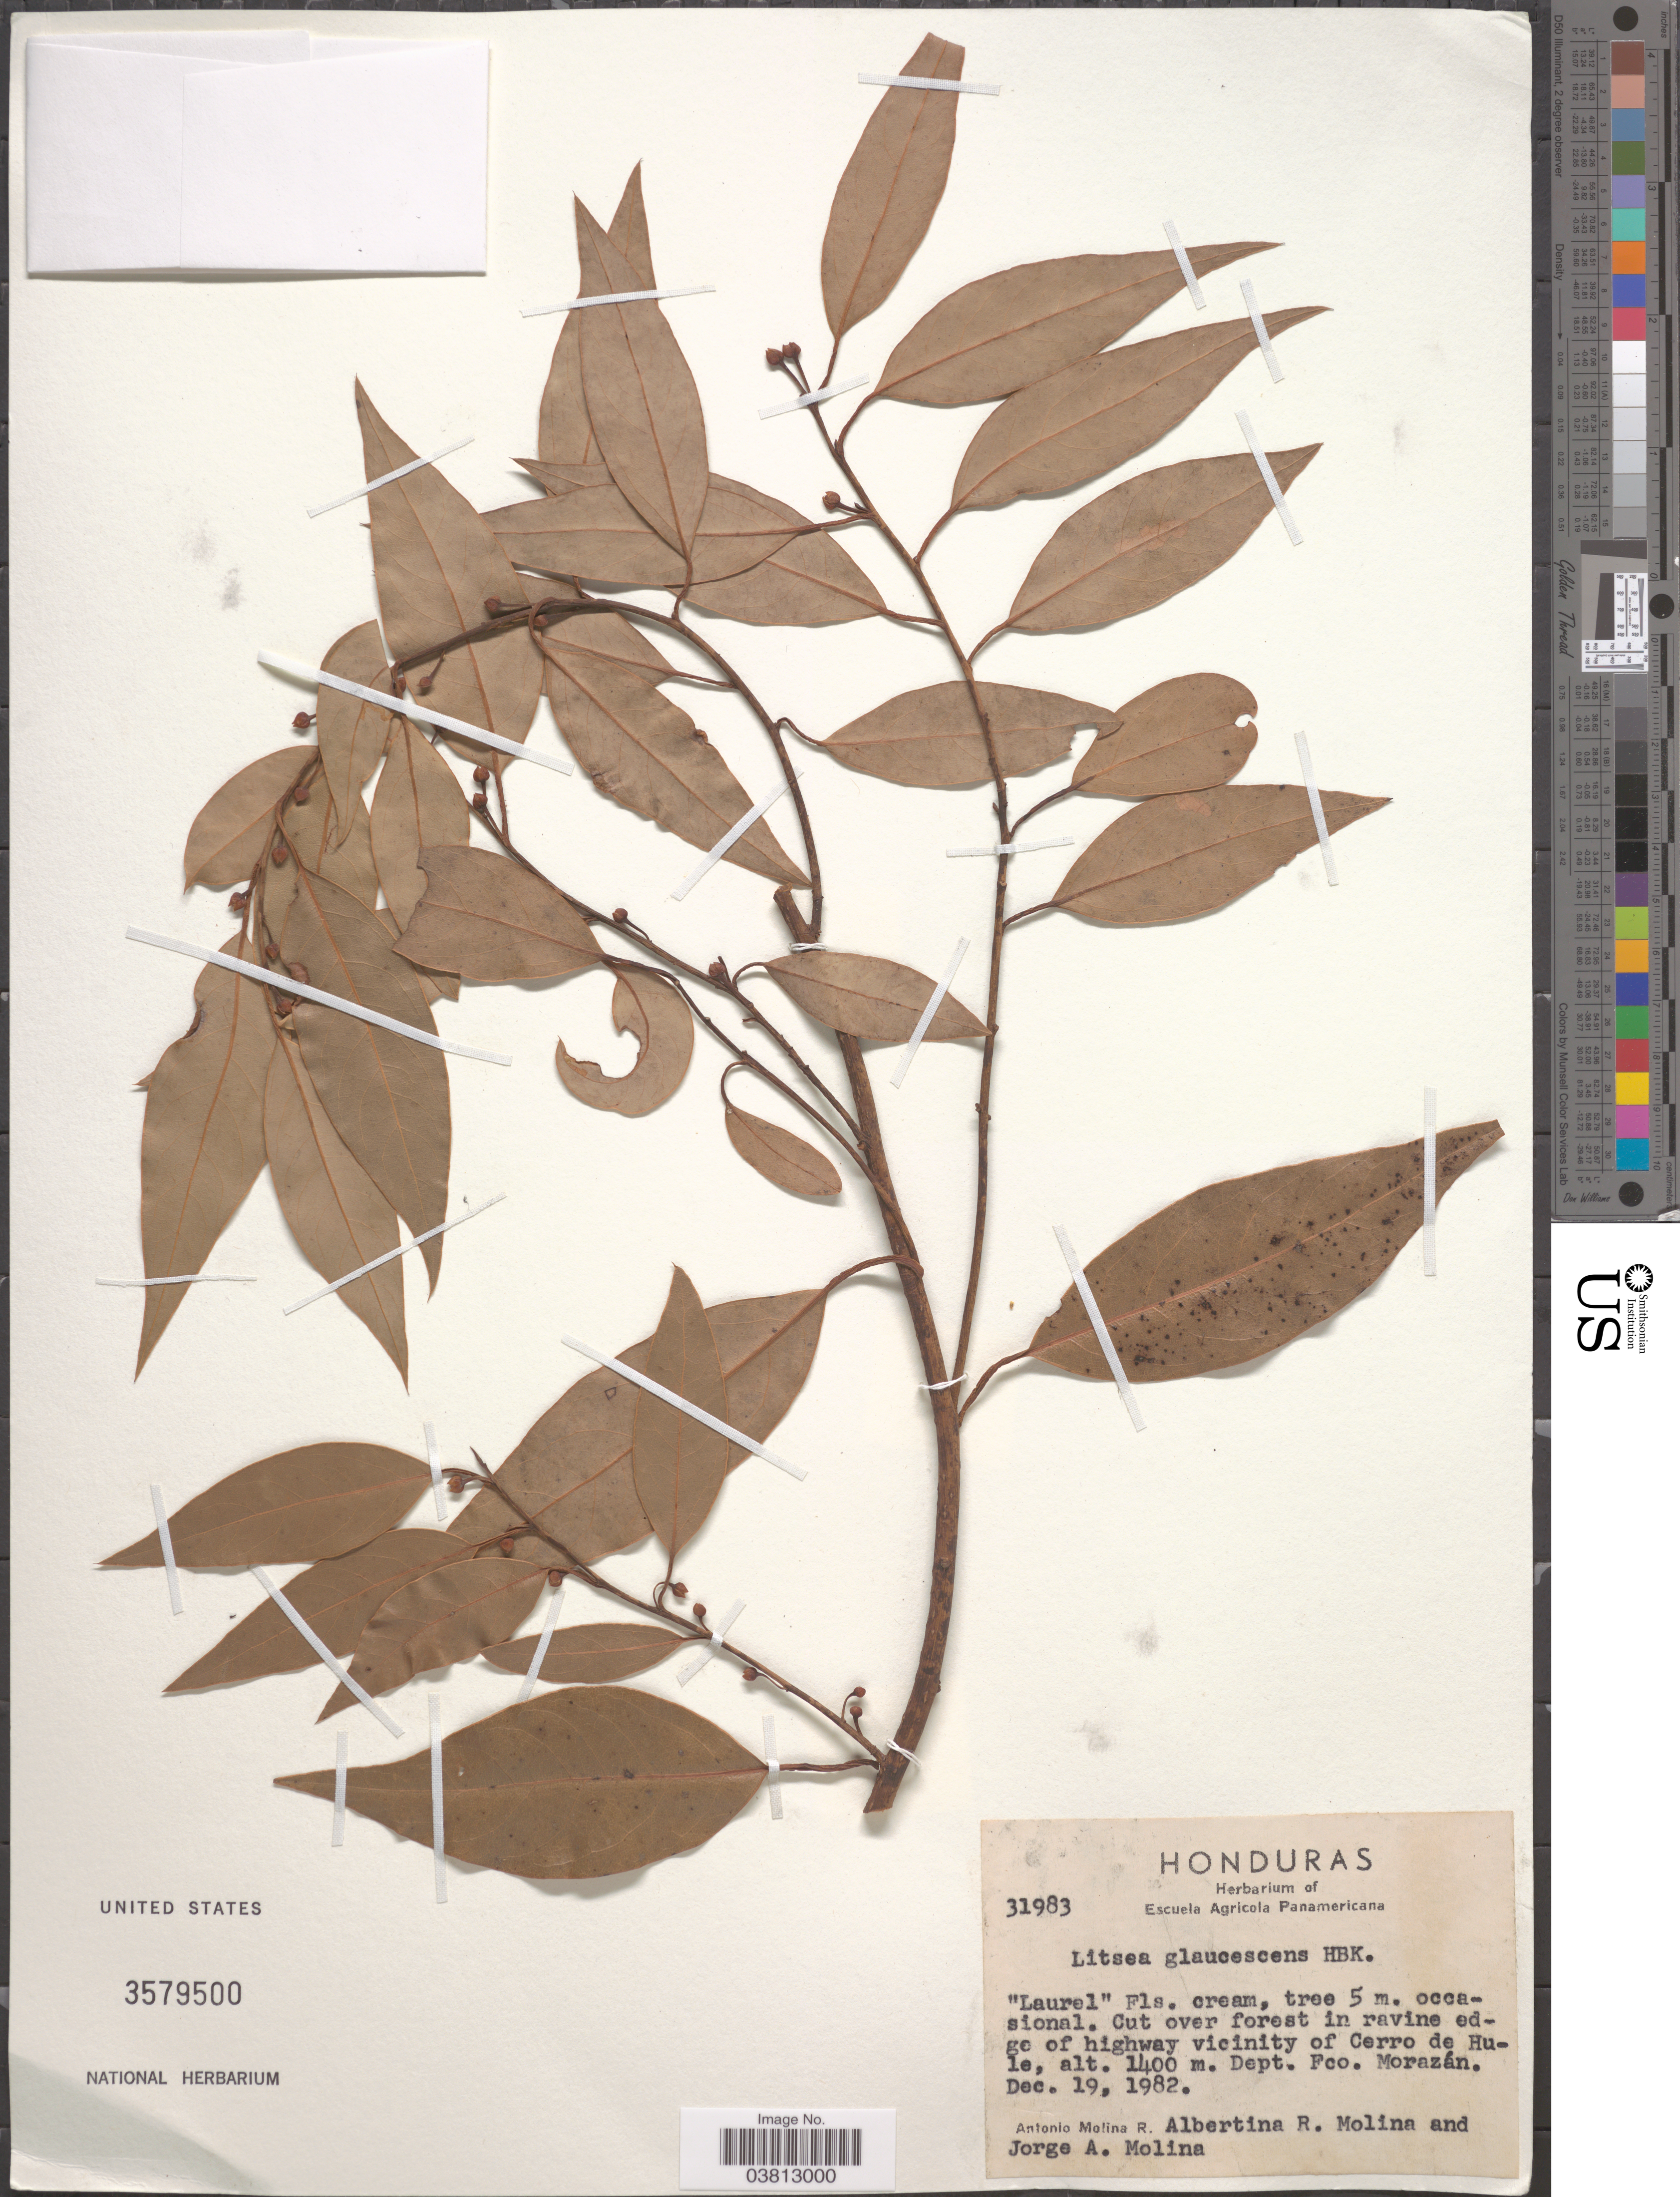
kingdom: Plantae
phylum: Tracheophyta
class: Magnoliopsida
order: Laurales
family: Lauraceae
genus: Litsea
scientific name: Litsea glaucescens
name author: Kunth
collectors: A. Molina R., A. R. Molina & J. A. Molina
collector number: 31983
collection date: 1982-12-19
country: Honduras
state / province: Fco. Morazán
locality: Cut over forest in ravine edge of highway vicinity of Cerro de Hule. Dept. Fco. Morazán.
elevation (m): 1400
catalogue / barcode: US 3579500